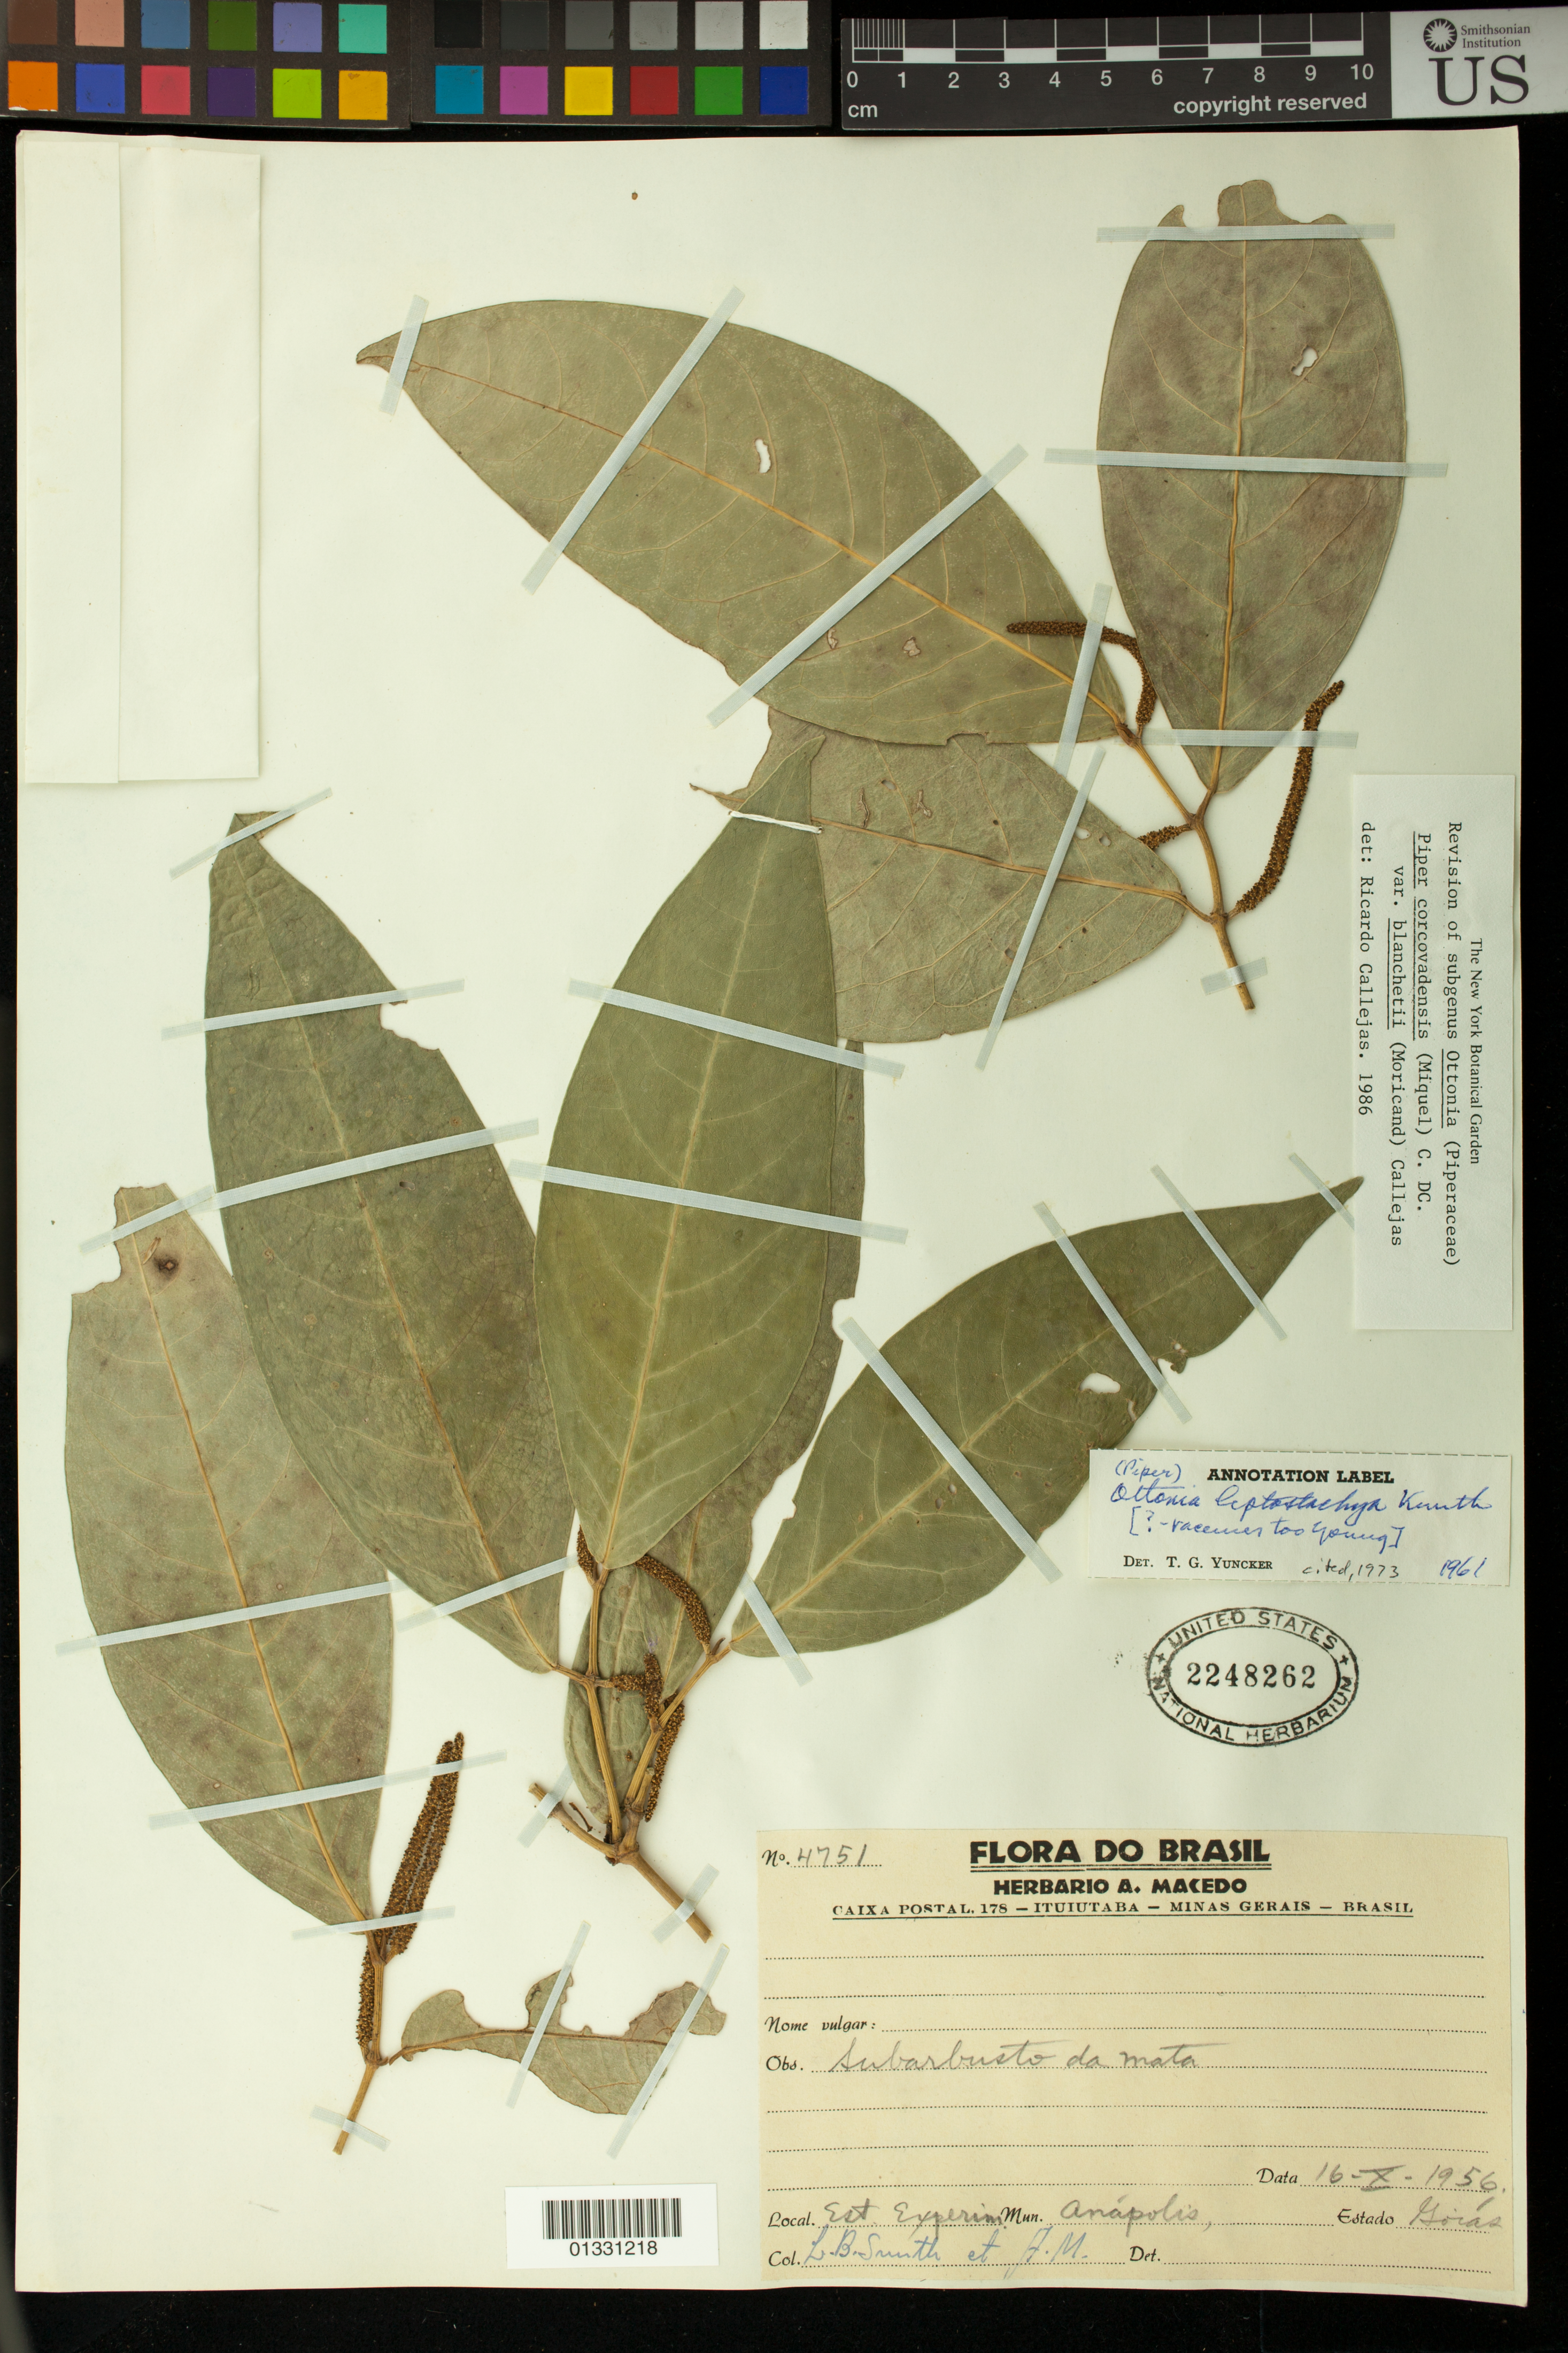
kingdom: Plantae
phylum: Tracheophyta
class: Magnoliopsida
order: Piperales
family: Piperaceae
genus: Piper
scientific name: Piper corcovadense var. blanchetii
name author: (Moricand) Callejas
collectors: A. Macedo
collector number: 4751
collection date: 1956-10-16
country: Brazil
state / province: Goiás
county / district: Anápolis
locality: Est. Experim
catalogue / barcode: US 2248262